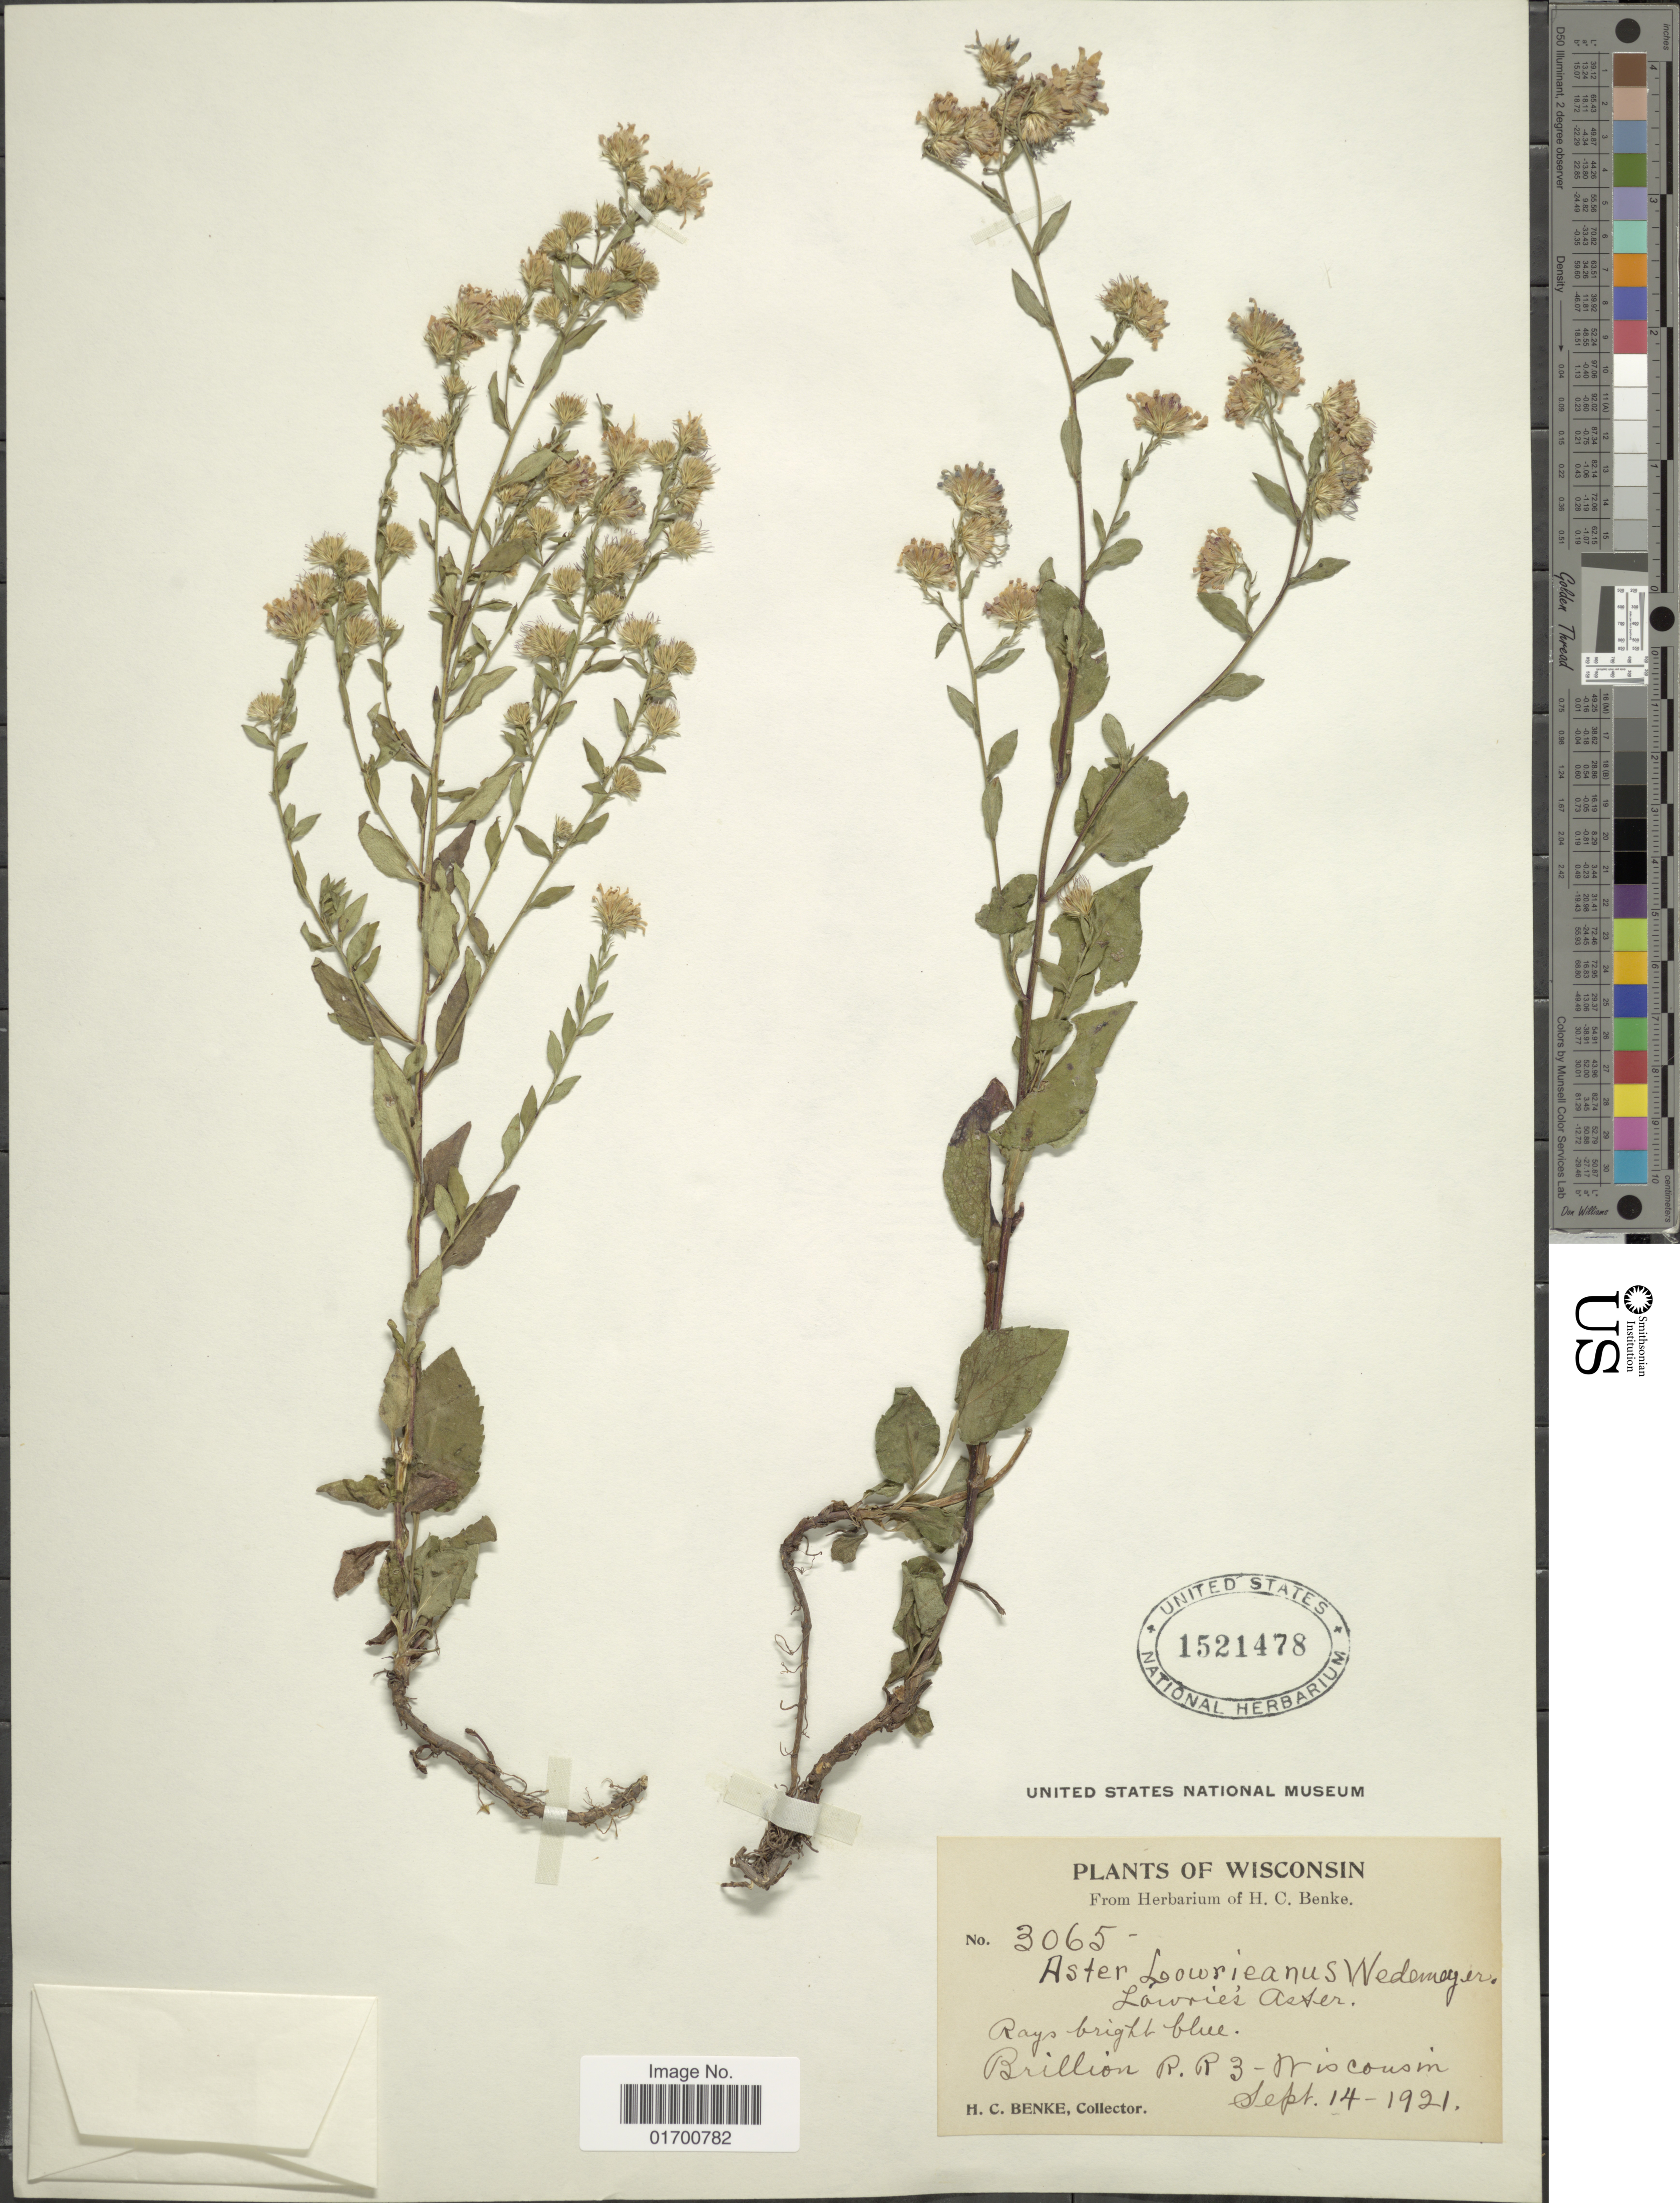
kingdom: Plantae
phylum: Tracheophyta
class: Magnoliopsida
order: Asterales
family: Asteraceae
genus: Symphyotrichum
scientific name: Symphyotrichum lowrieanum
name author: (Porter) G.L. Nesom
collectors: H. Benke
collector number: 3065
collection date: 1921-09-14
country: United States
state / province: Wisconsin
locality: Brillion R. R. 3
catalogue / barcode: US 1521478